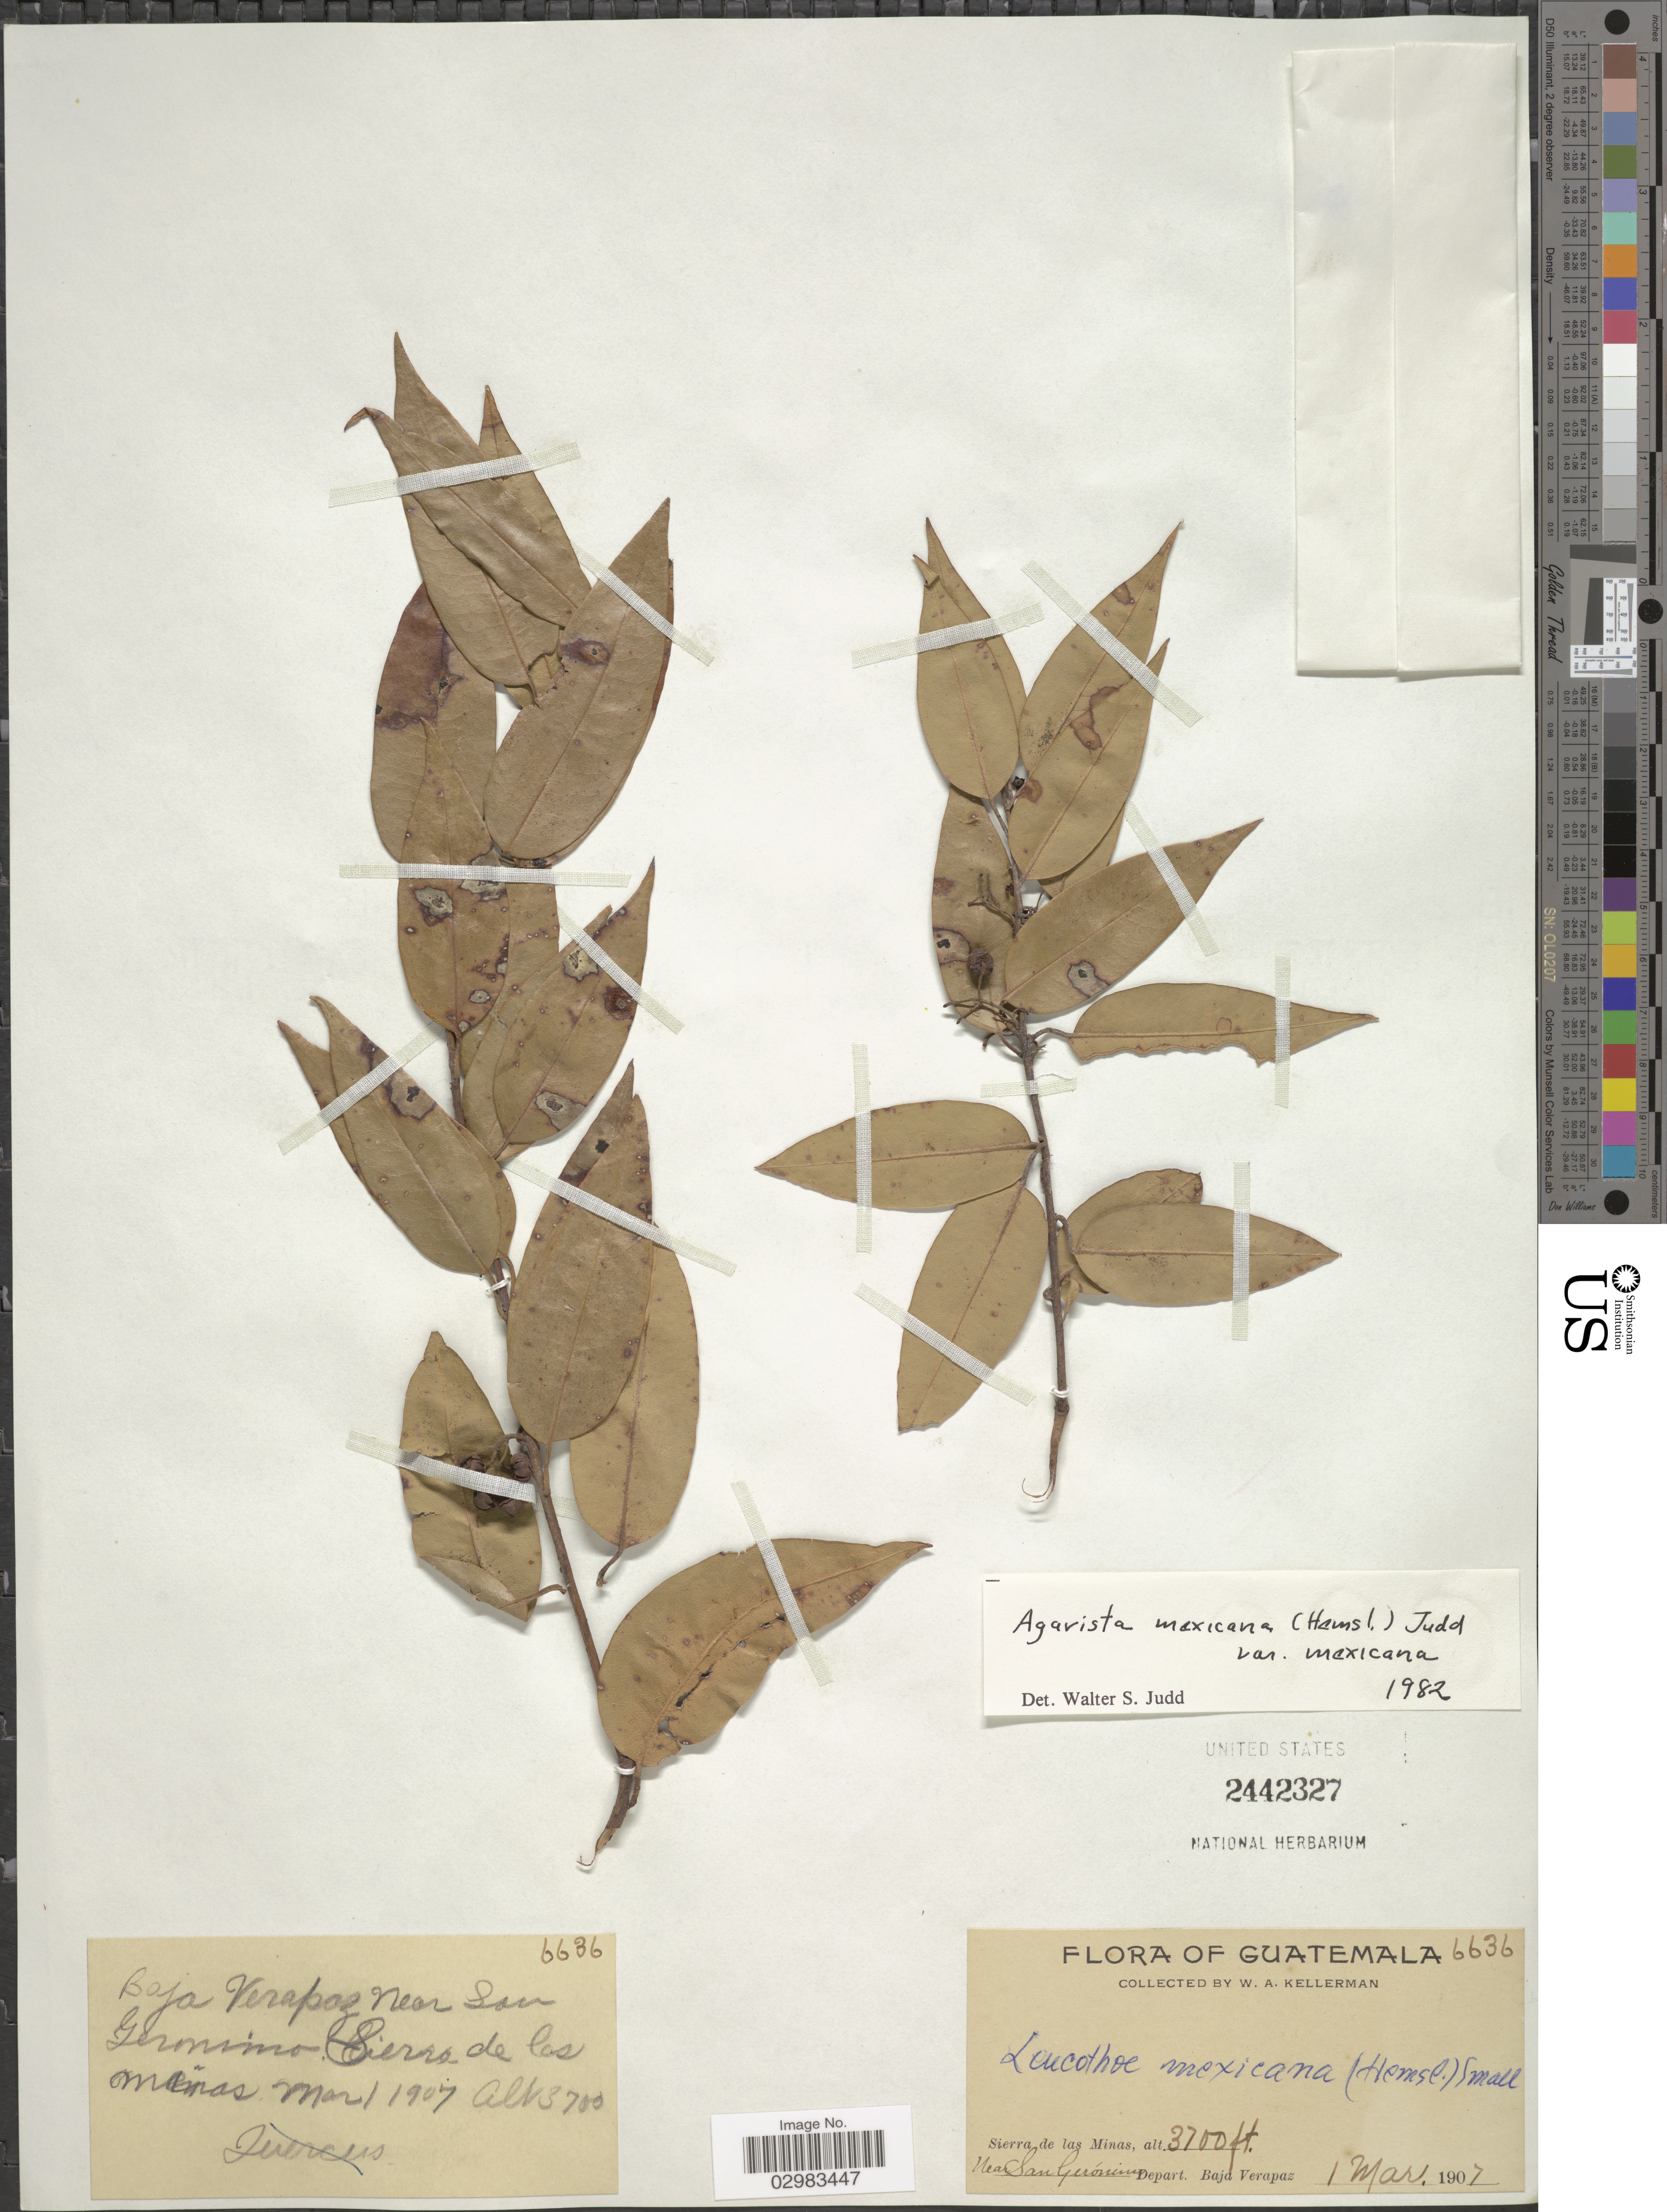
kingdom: Plantae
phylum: Tracheophyta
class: Magnoliopsida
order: Ericales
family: Ericaceae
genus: Leucothoe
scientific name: Leucothoë mexicana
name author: (Hemsl.) Small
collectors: W. Kellerman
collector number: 6636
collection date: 1907-03-01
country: Guatemala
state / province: Baja Verapaz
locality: Near San Gerónimo. Sierra de las Minas.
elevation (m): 1128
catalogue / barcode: US 2442327